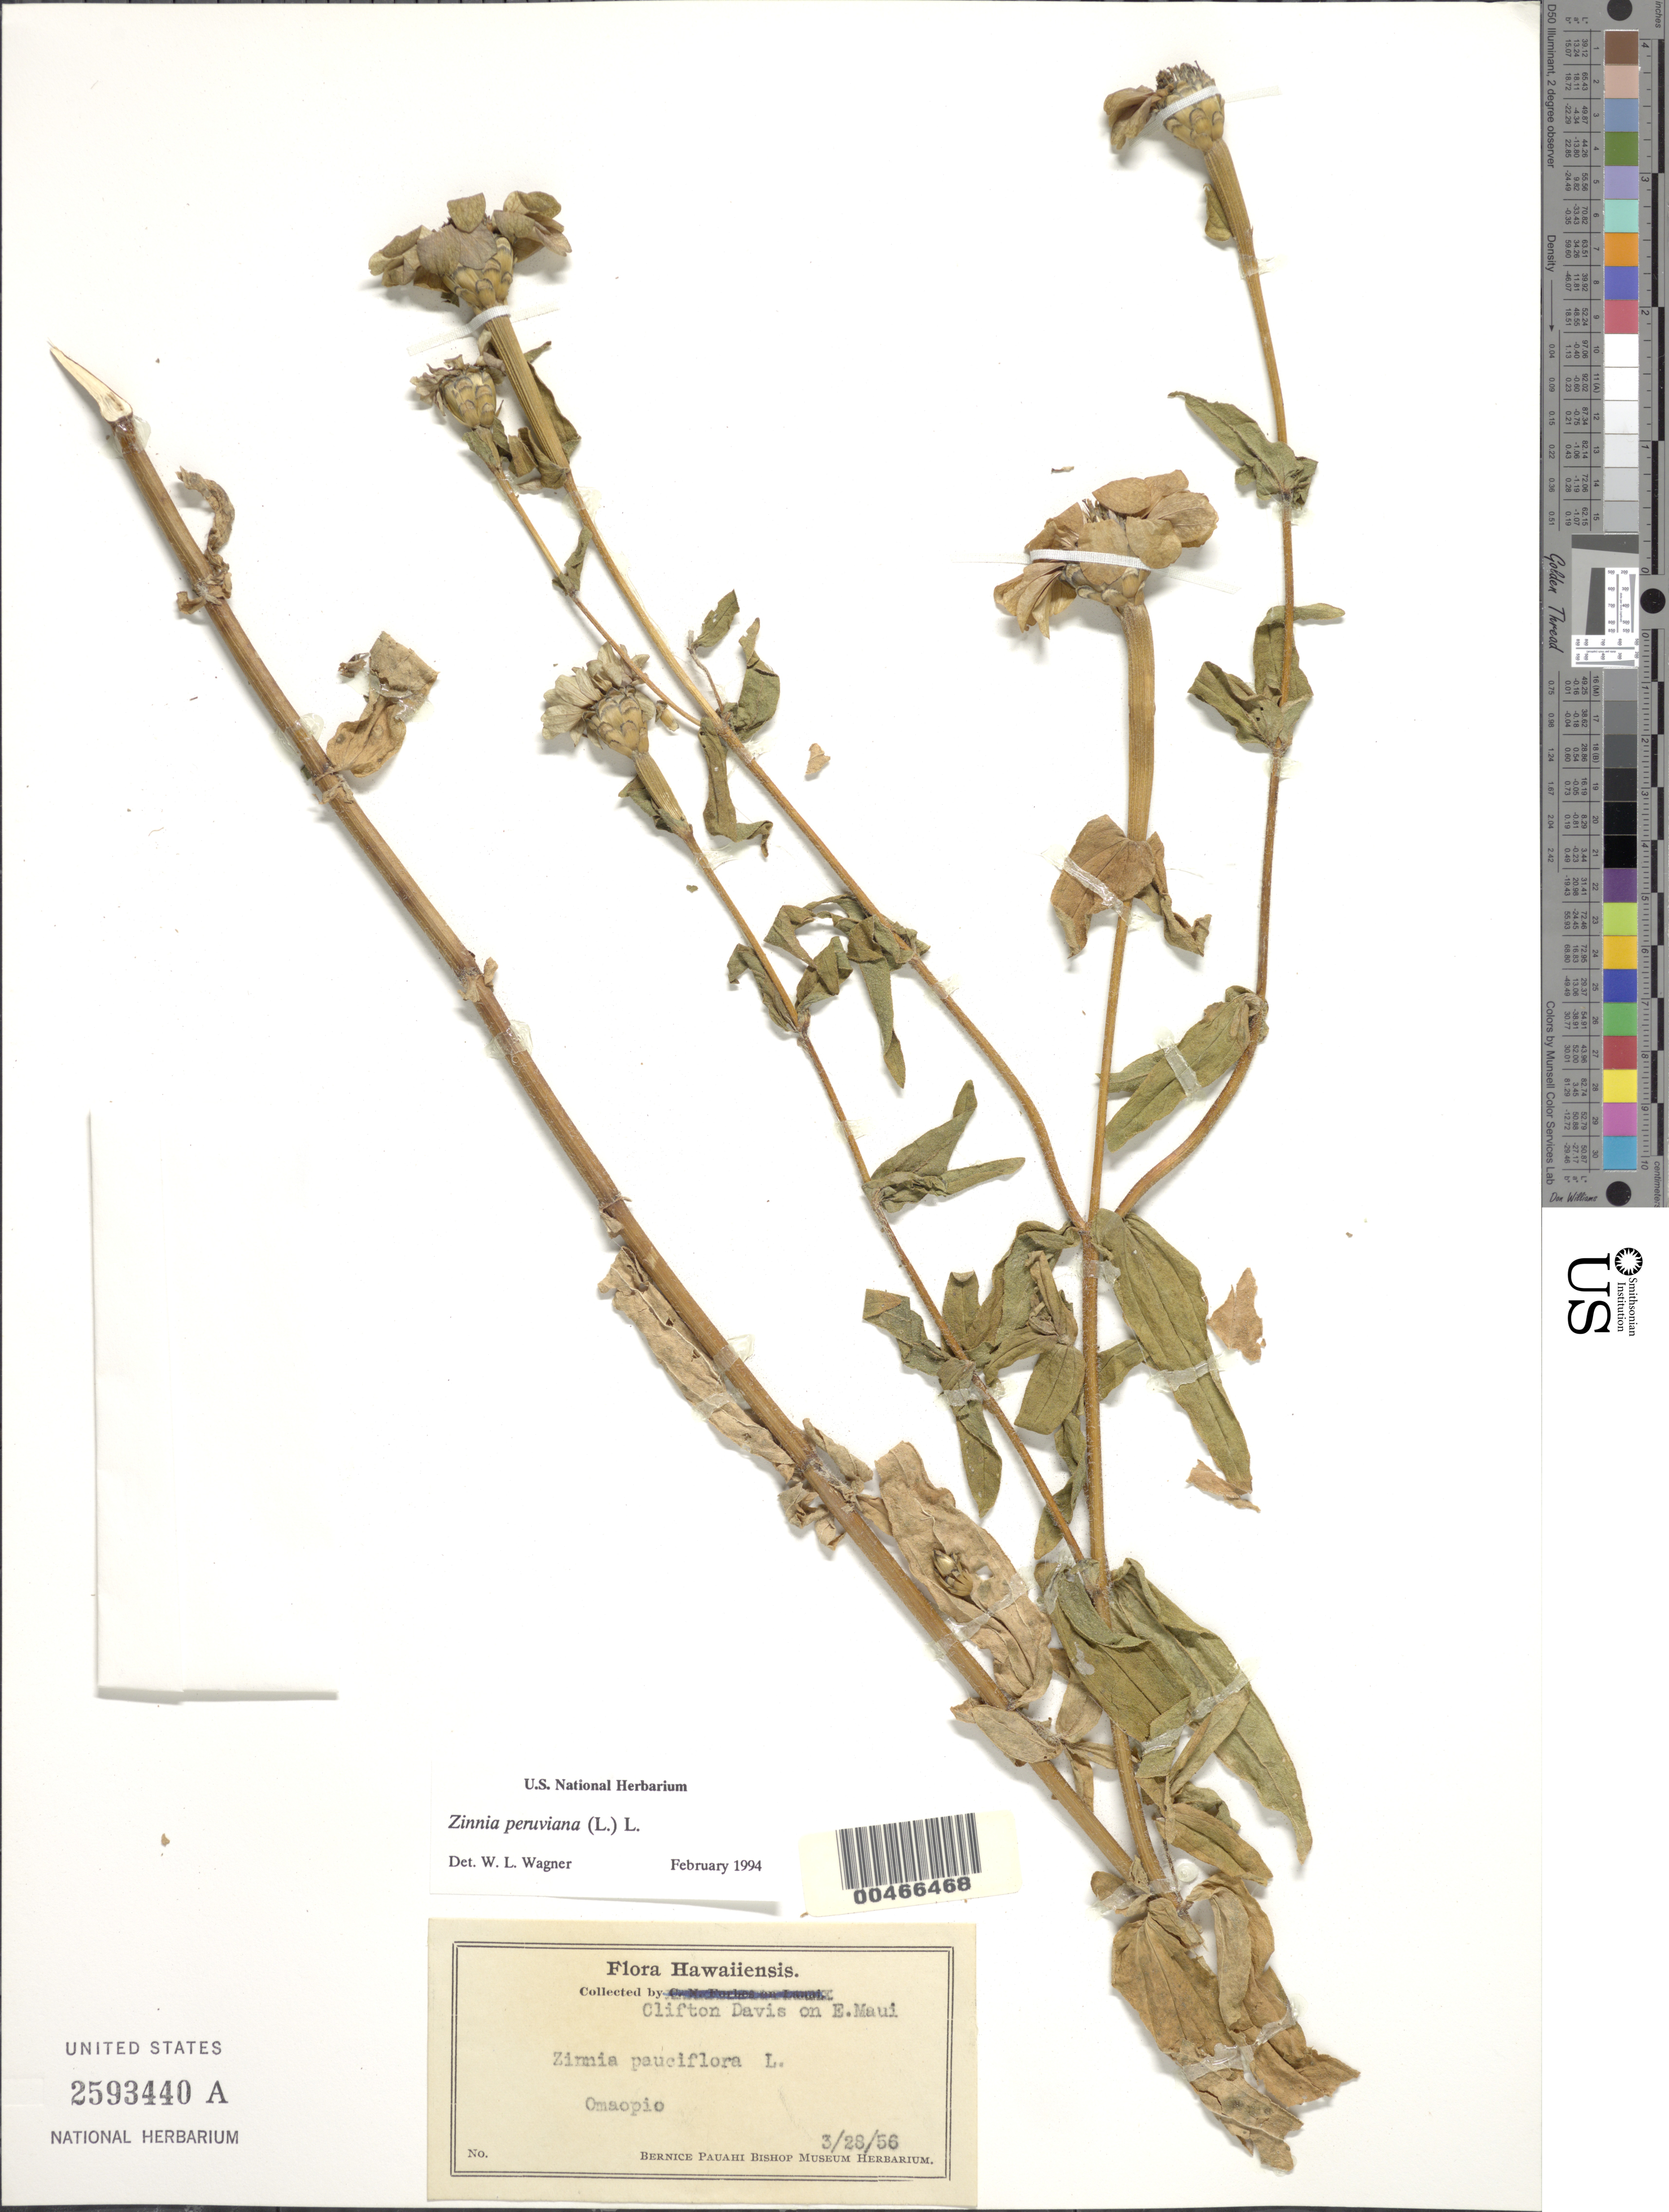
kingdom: Plantae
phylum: Tracheophyta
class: Magnoliopsida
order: Asterales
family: Asteraceae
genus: Zinnia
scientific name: Zinnia peruviana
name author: (L.) L.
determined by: Wagner, W. L., (BOT), Smithsonian Institution - National Museum of Natural History (UNITED STATES)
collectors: C. Davis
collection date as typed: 28 Mar 1956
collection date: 1956-03-28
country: United States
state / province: Hawaii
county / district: Maui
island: Maui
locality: Omaopio, E Maui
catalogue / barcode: US 2593440A